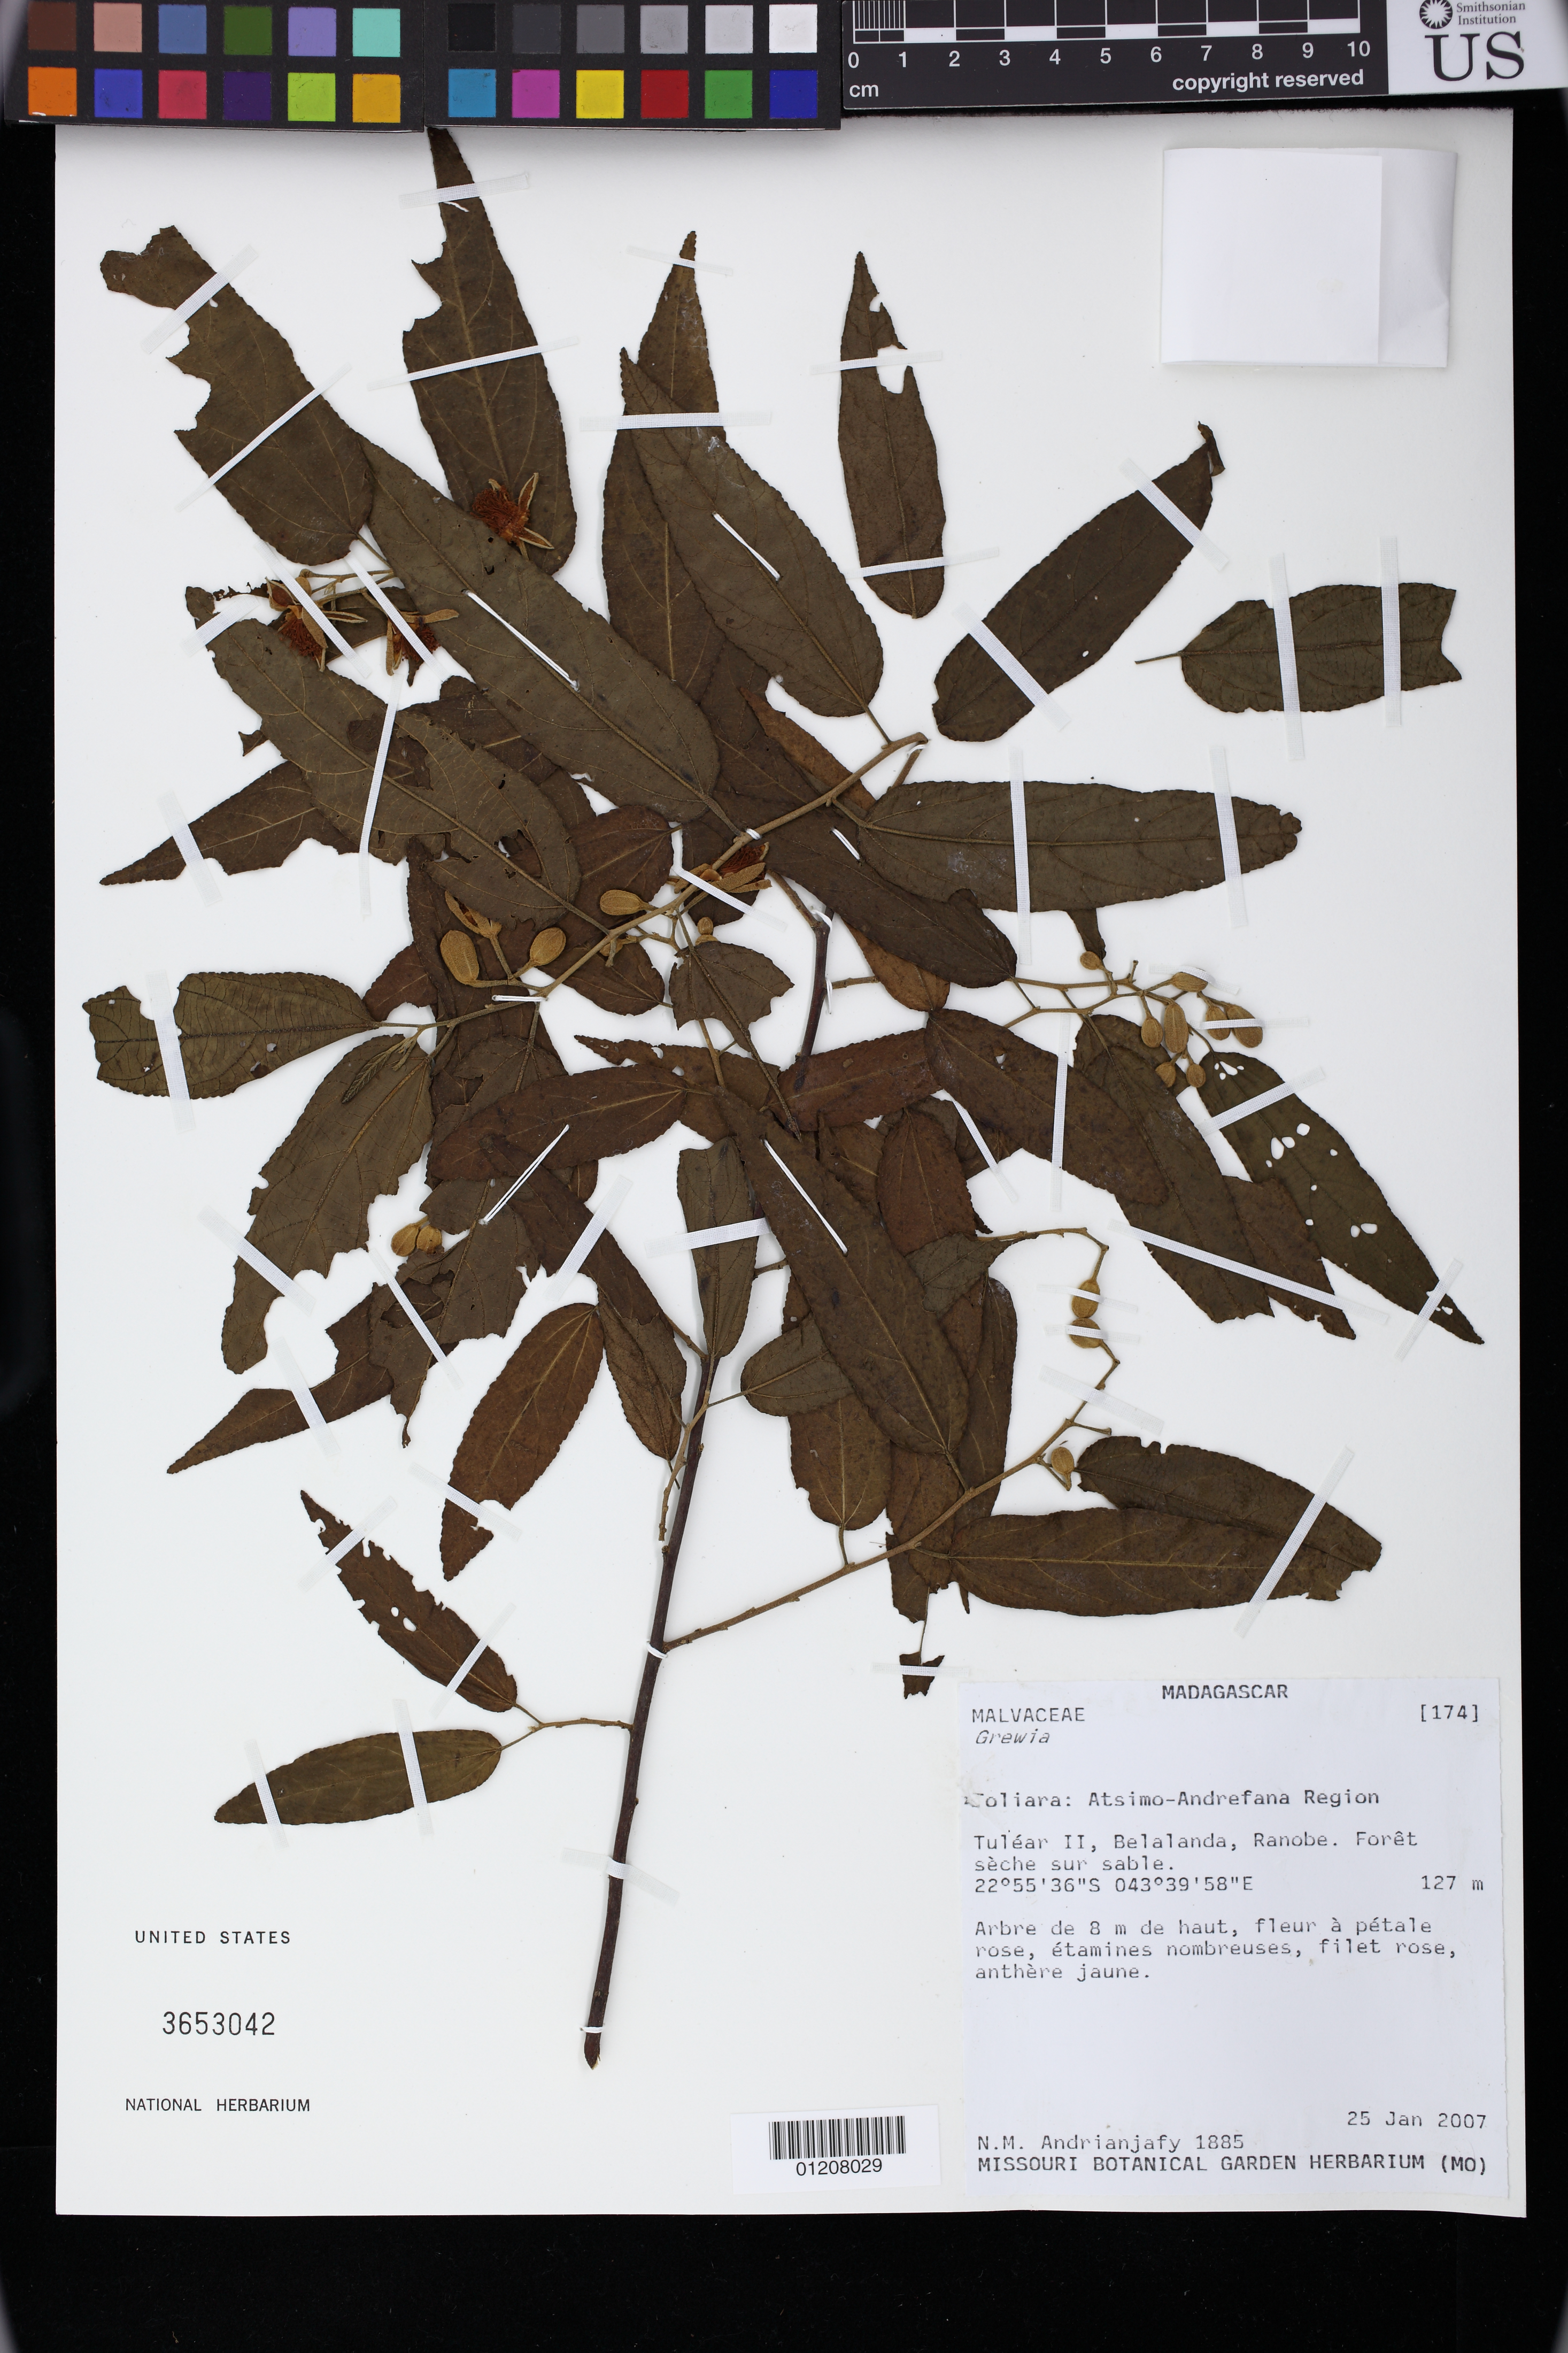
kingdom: Plantae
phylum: Tracheophyta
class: Magnoliopsida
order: Malvales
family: Malvaceae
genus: Grewia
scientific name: Grewia madagascariensis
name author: Capuron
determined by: Dorr, Laurence J., Curator (BOT), Smithsonian Institution - National Museum of Natural History (UNITED STATES)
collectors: N. M. Andrianjafy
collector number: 1885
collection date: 2007-01-25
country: Madagascar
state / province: Atsimo-Andrefana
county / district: Toliara II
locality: Toliara. Tulear II, Belalanda, Ranobe.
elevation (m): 127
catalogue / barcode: US 3653042